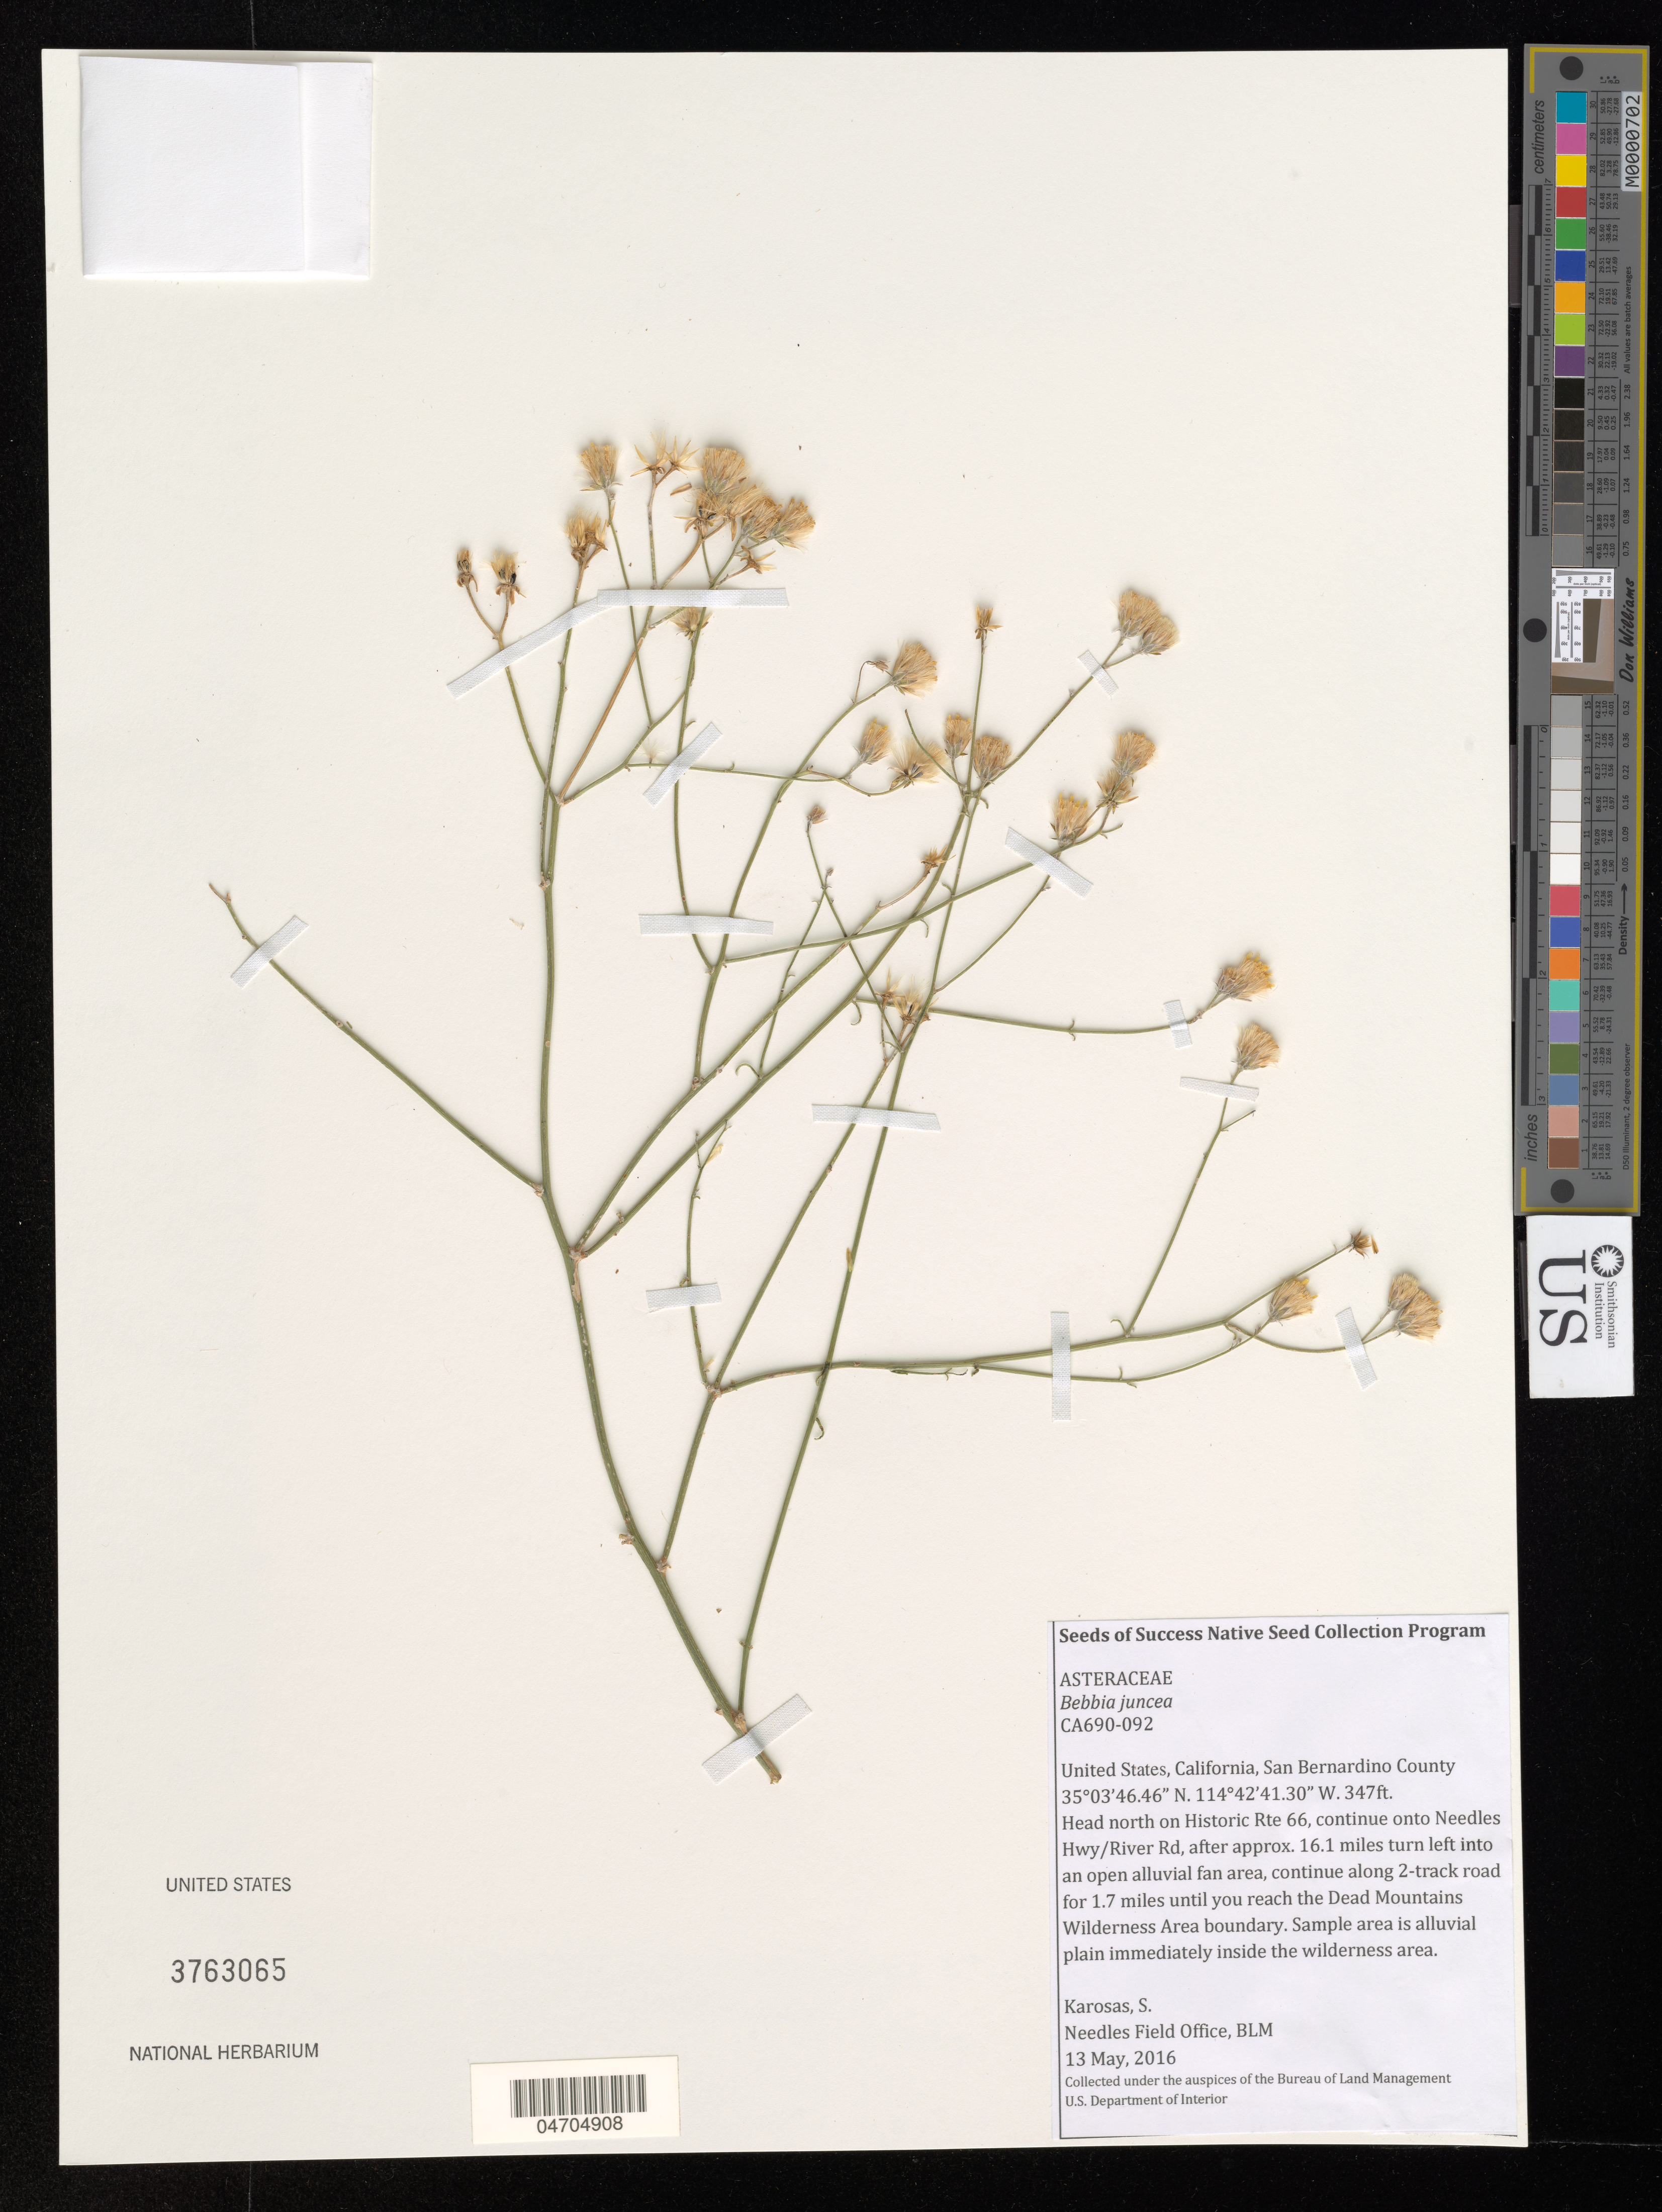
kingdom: Plantae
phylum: Tracheophyta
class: Magnoliopsida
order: Asterales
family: Asteraceae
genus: Bebbia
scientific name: Bebbia juncea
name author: (Benth.) Greene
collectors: S. Karosas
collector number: CA690-092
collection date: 2016-05-13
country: United States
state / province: California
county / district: San Bernardino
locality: San Bernardino County. Head north on Historic Rte 66, continue onto Needles Hwy/River Rd, after approx. 16.1 miles turn left into an open alluvial fan area, continue along 2-track road for 1.7 miles until you reach the Dead Mountains Wilderness Area boundary.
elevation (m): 106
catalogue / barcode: US 3763065